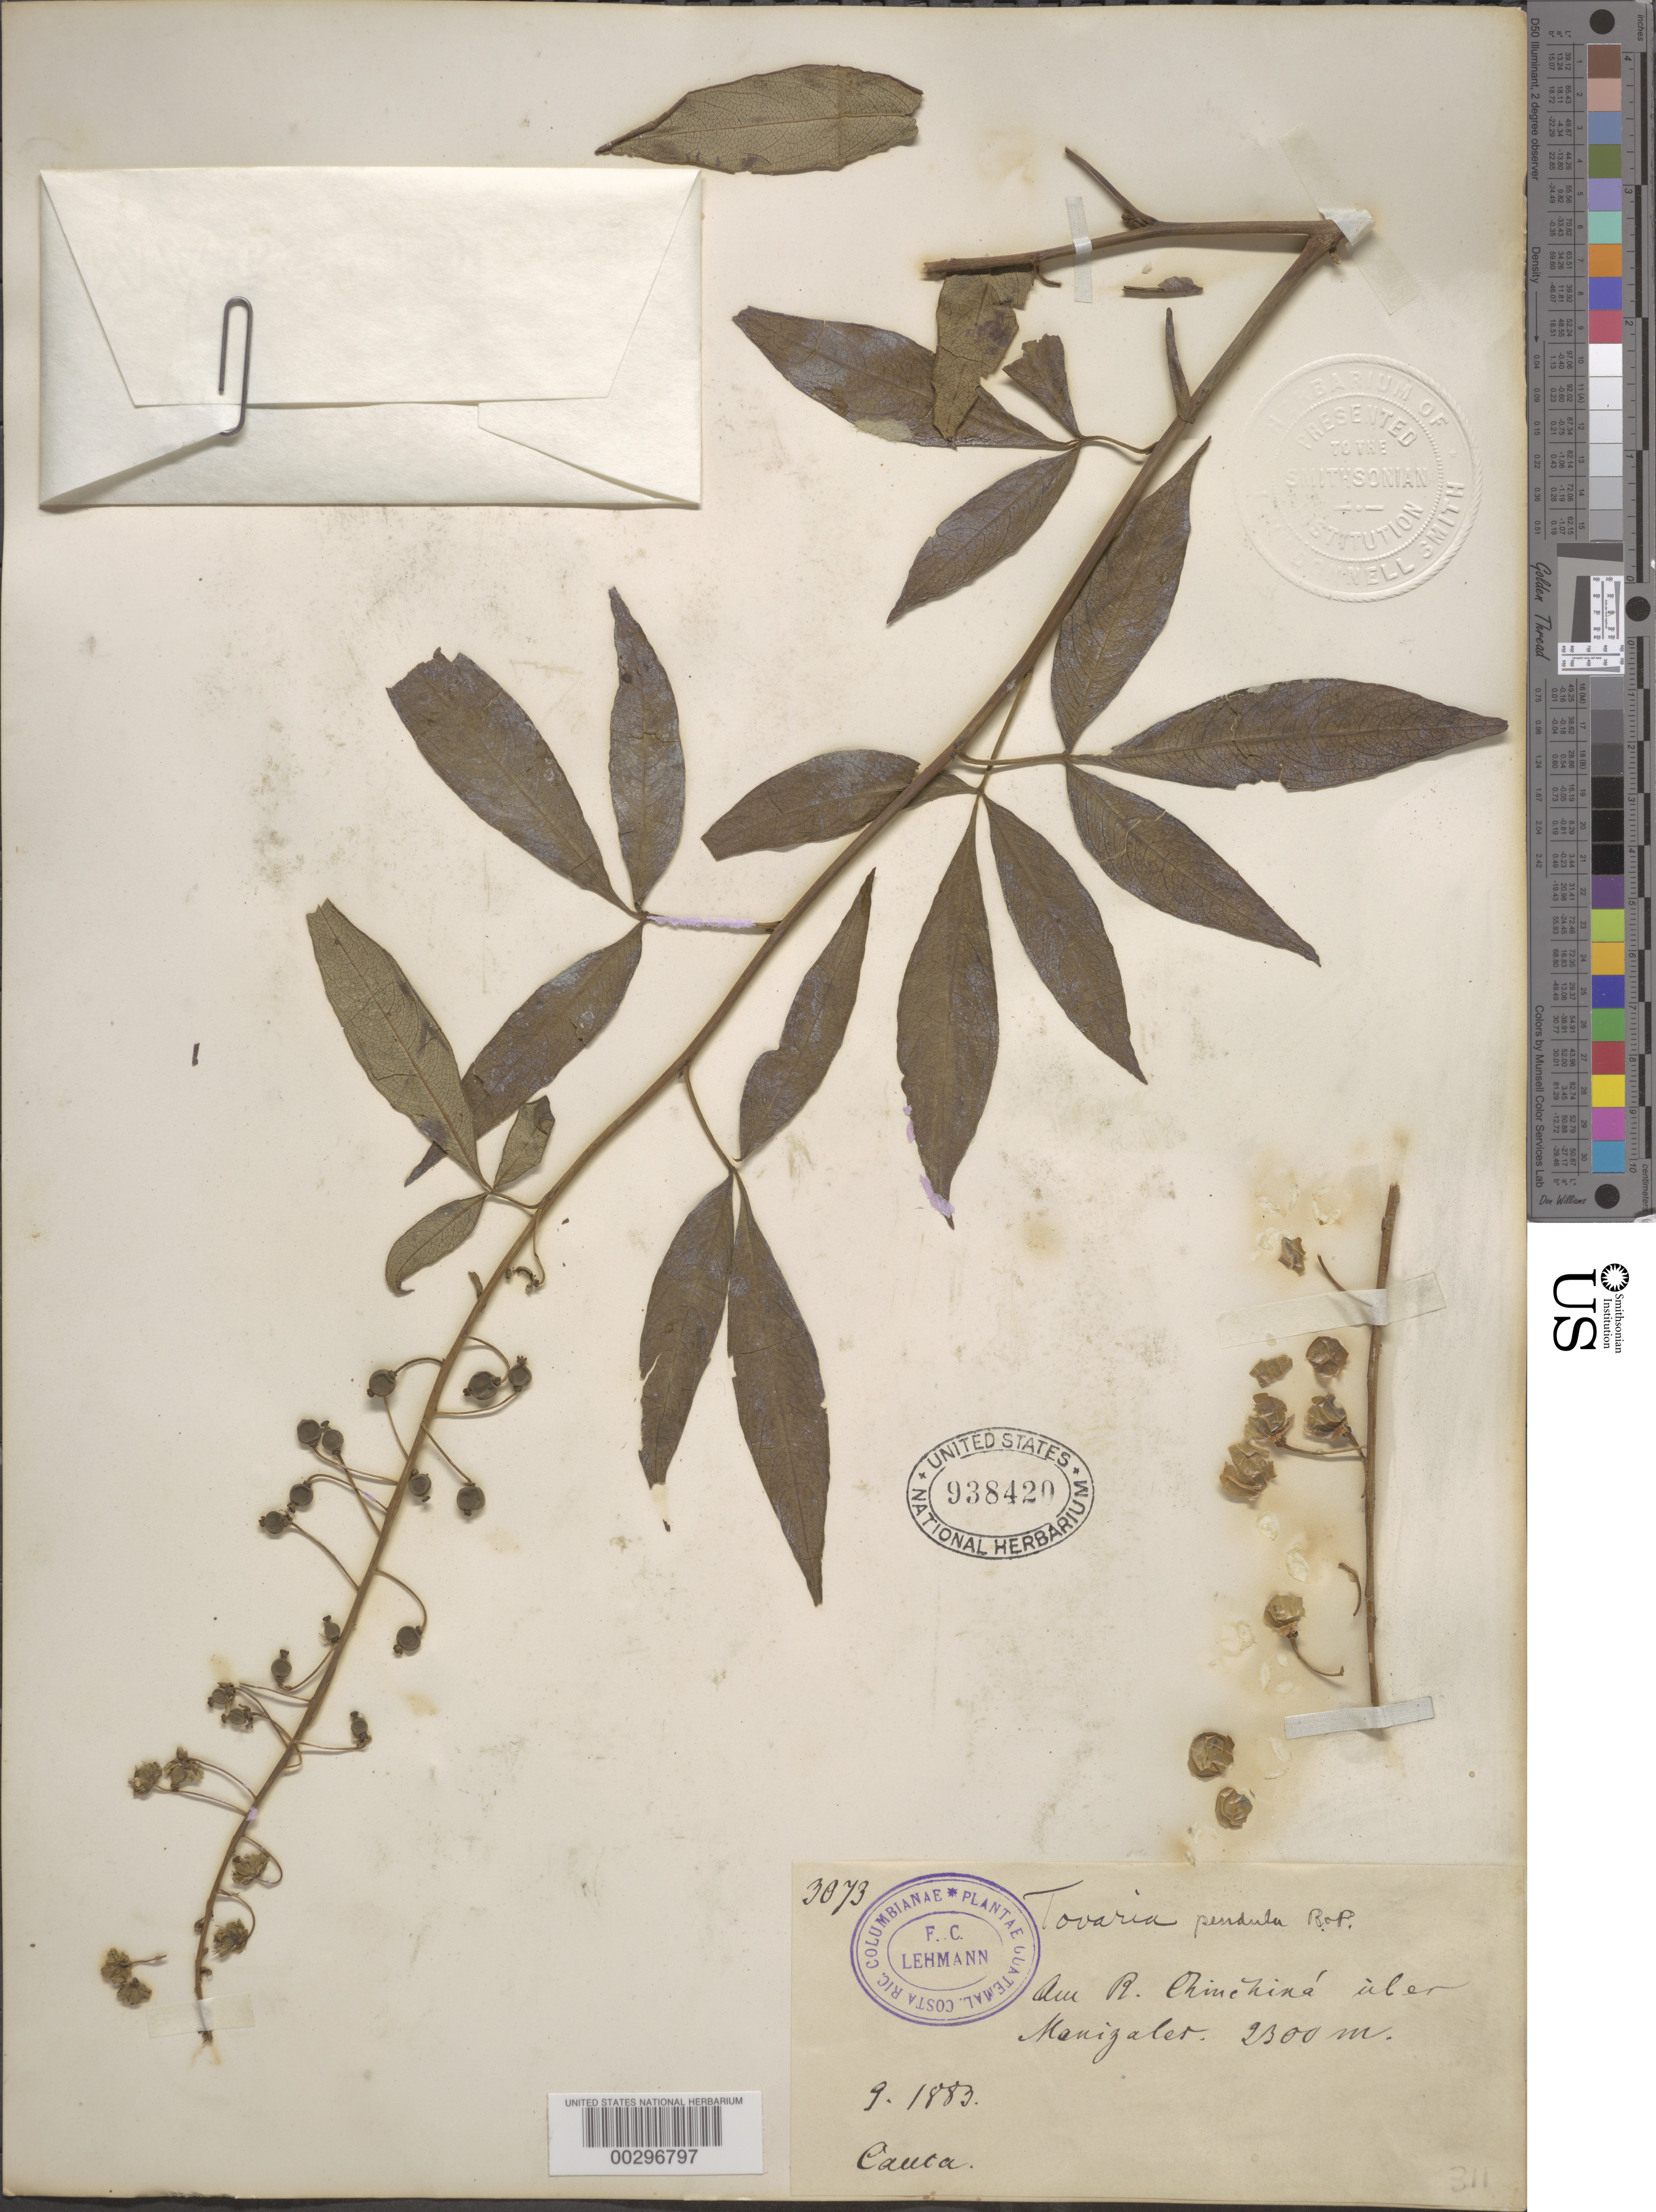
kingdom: Plantae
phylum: Tracheophyta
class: Magnoliopsida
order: Brassicales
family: Tovariaceae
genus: Tovaria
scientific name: Tovaria pendula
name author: Ruiz & Pav.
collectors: F. C. Lehmann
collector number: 3073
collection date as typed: Sep 1883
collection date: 1883-09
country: Colombia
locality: Rio Chinchina uler Manizaler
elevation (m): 2300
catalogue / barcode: US 938420